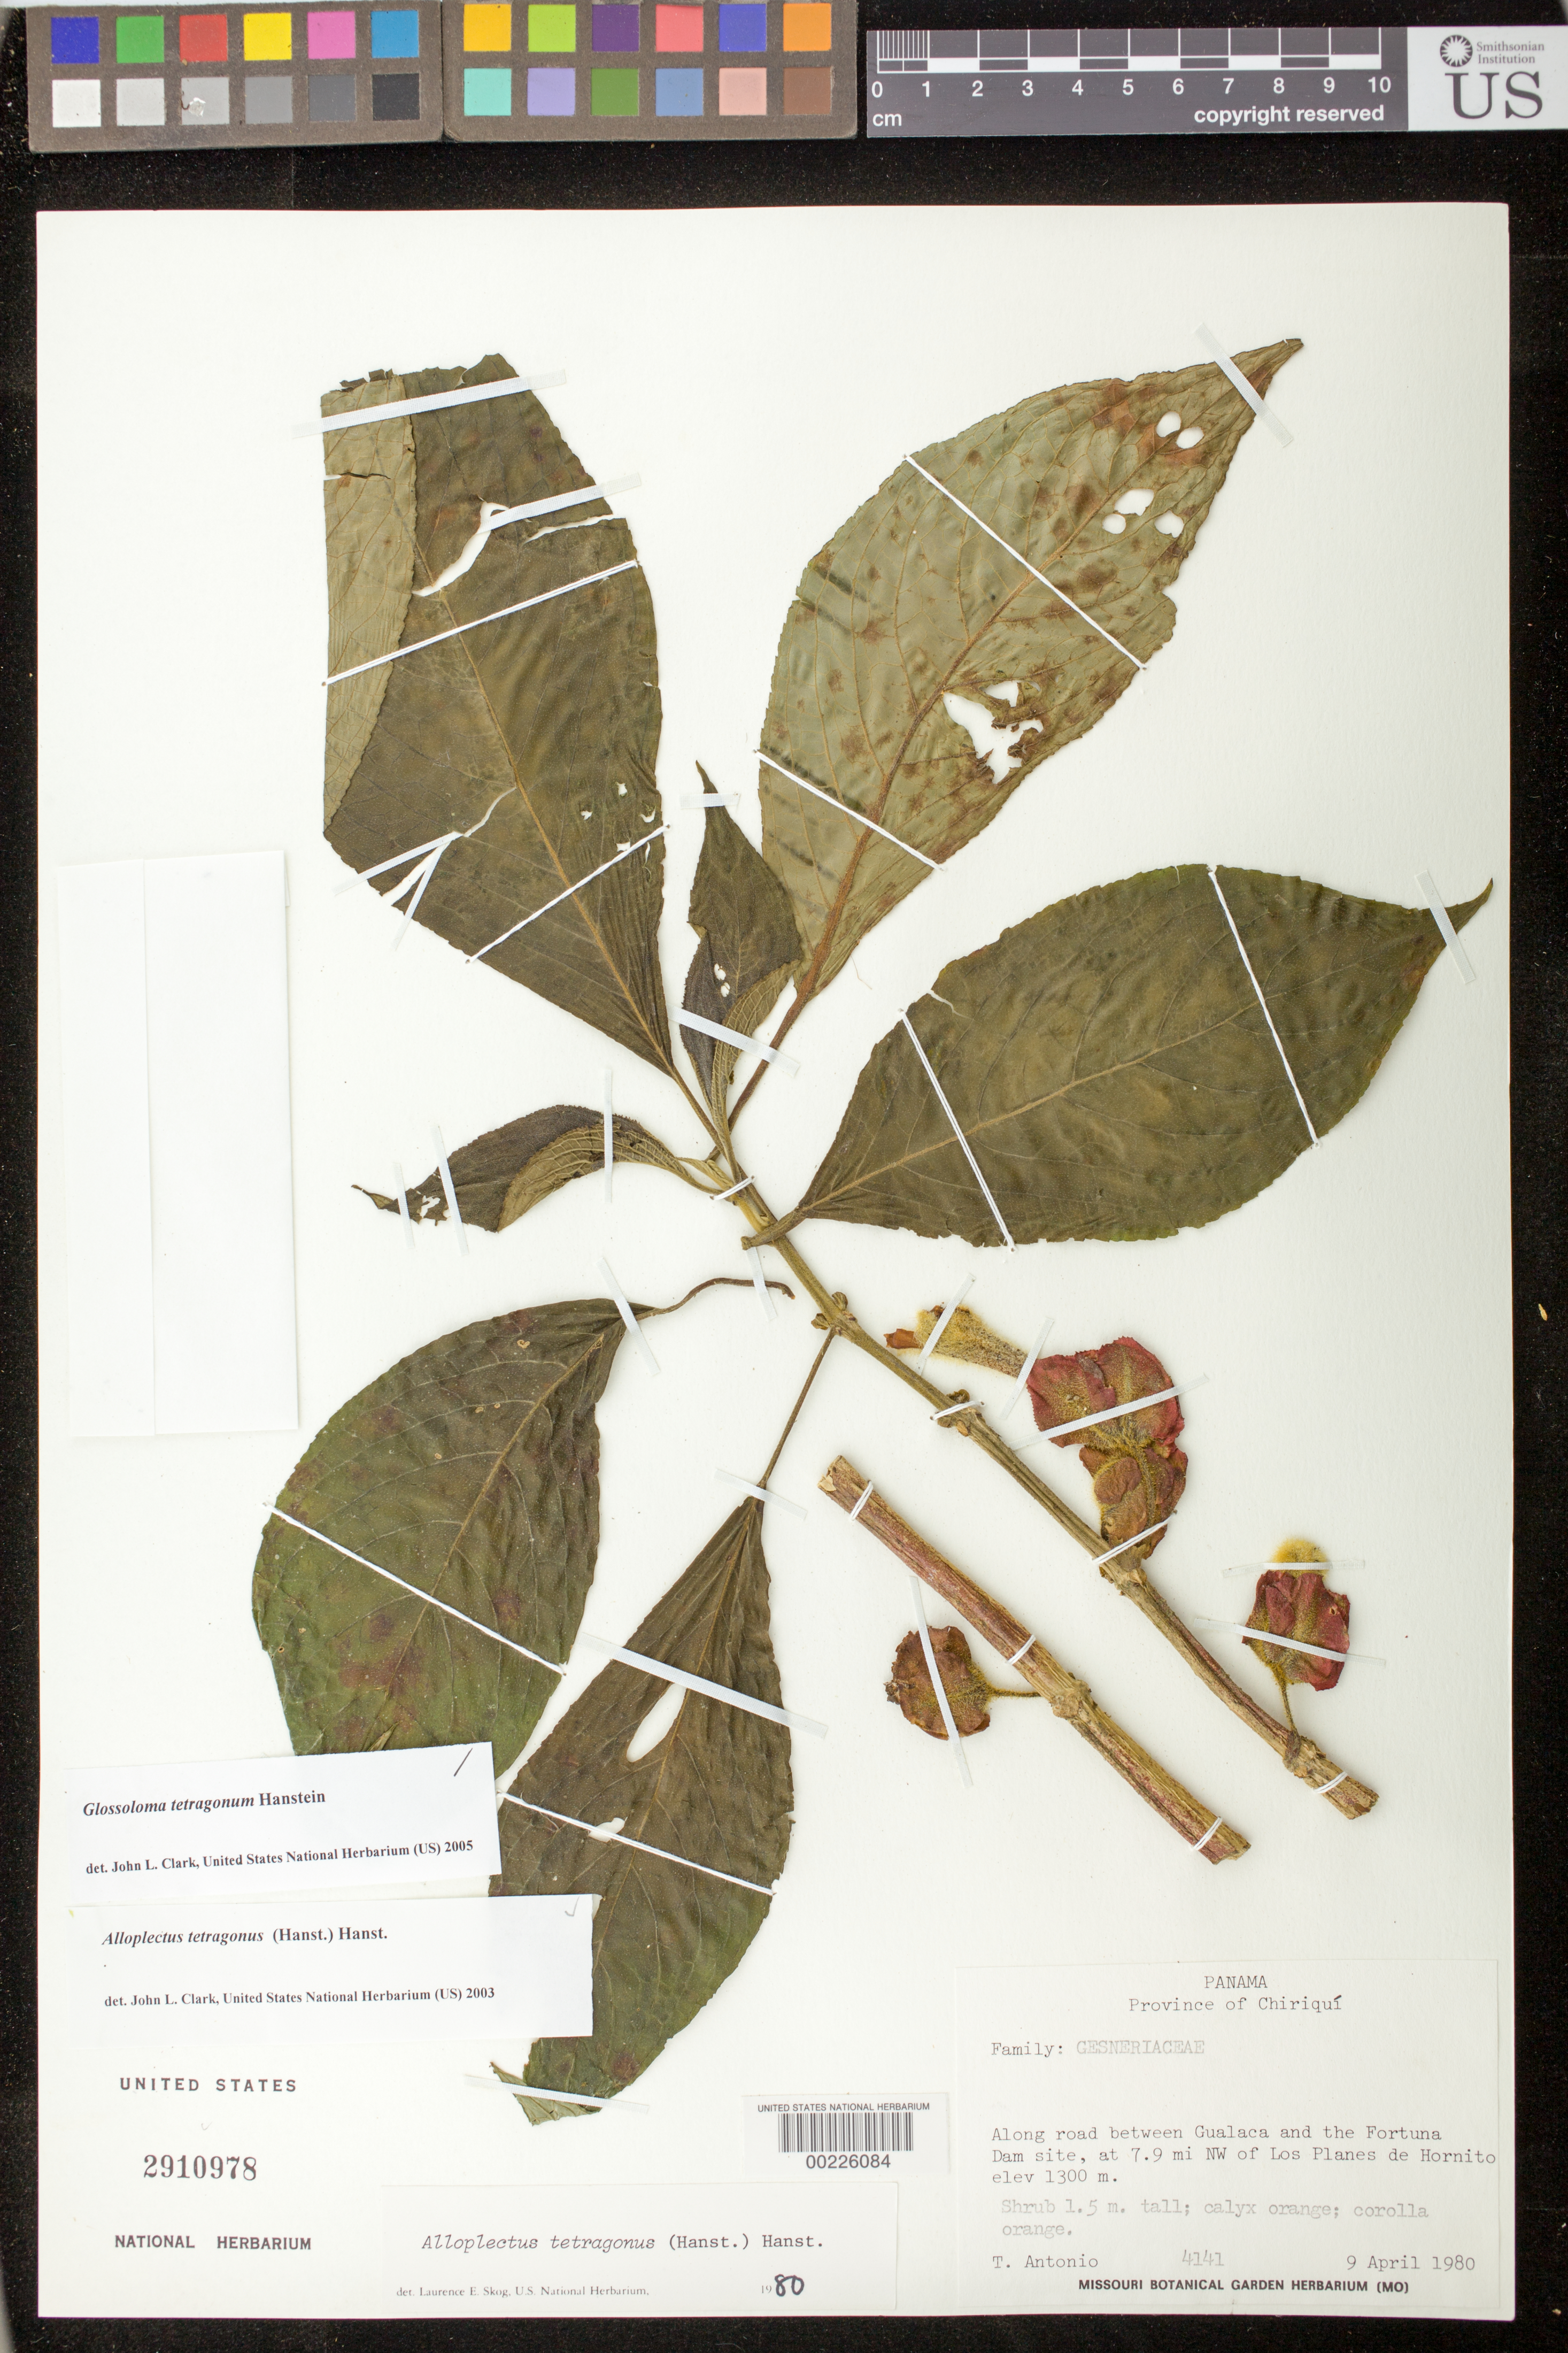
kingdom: Plantae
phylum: Tracheophyta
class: Magnoliopsida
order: Lamiales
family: Gesneriaceae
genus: Glossoloma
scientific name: Glossoloma tetragonum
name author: Hanst.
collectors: T. Antonio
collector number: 4141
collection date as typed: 09 Apr 1980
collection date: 1980-04-09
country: Panama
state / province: Chiriquí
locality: Along road between Gualaca and the Fortuna dam site, at 7.9 mi NW of Los Planes de Hornito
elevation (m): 1300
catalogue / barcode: US 2910978